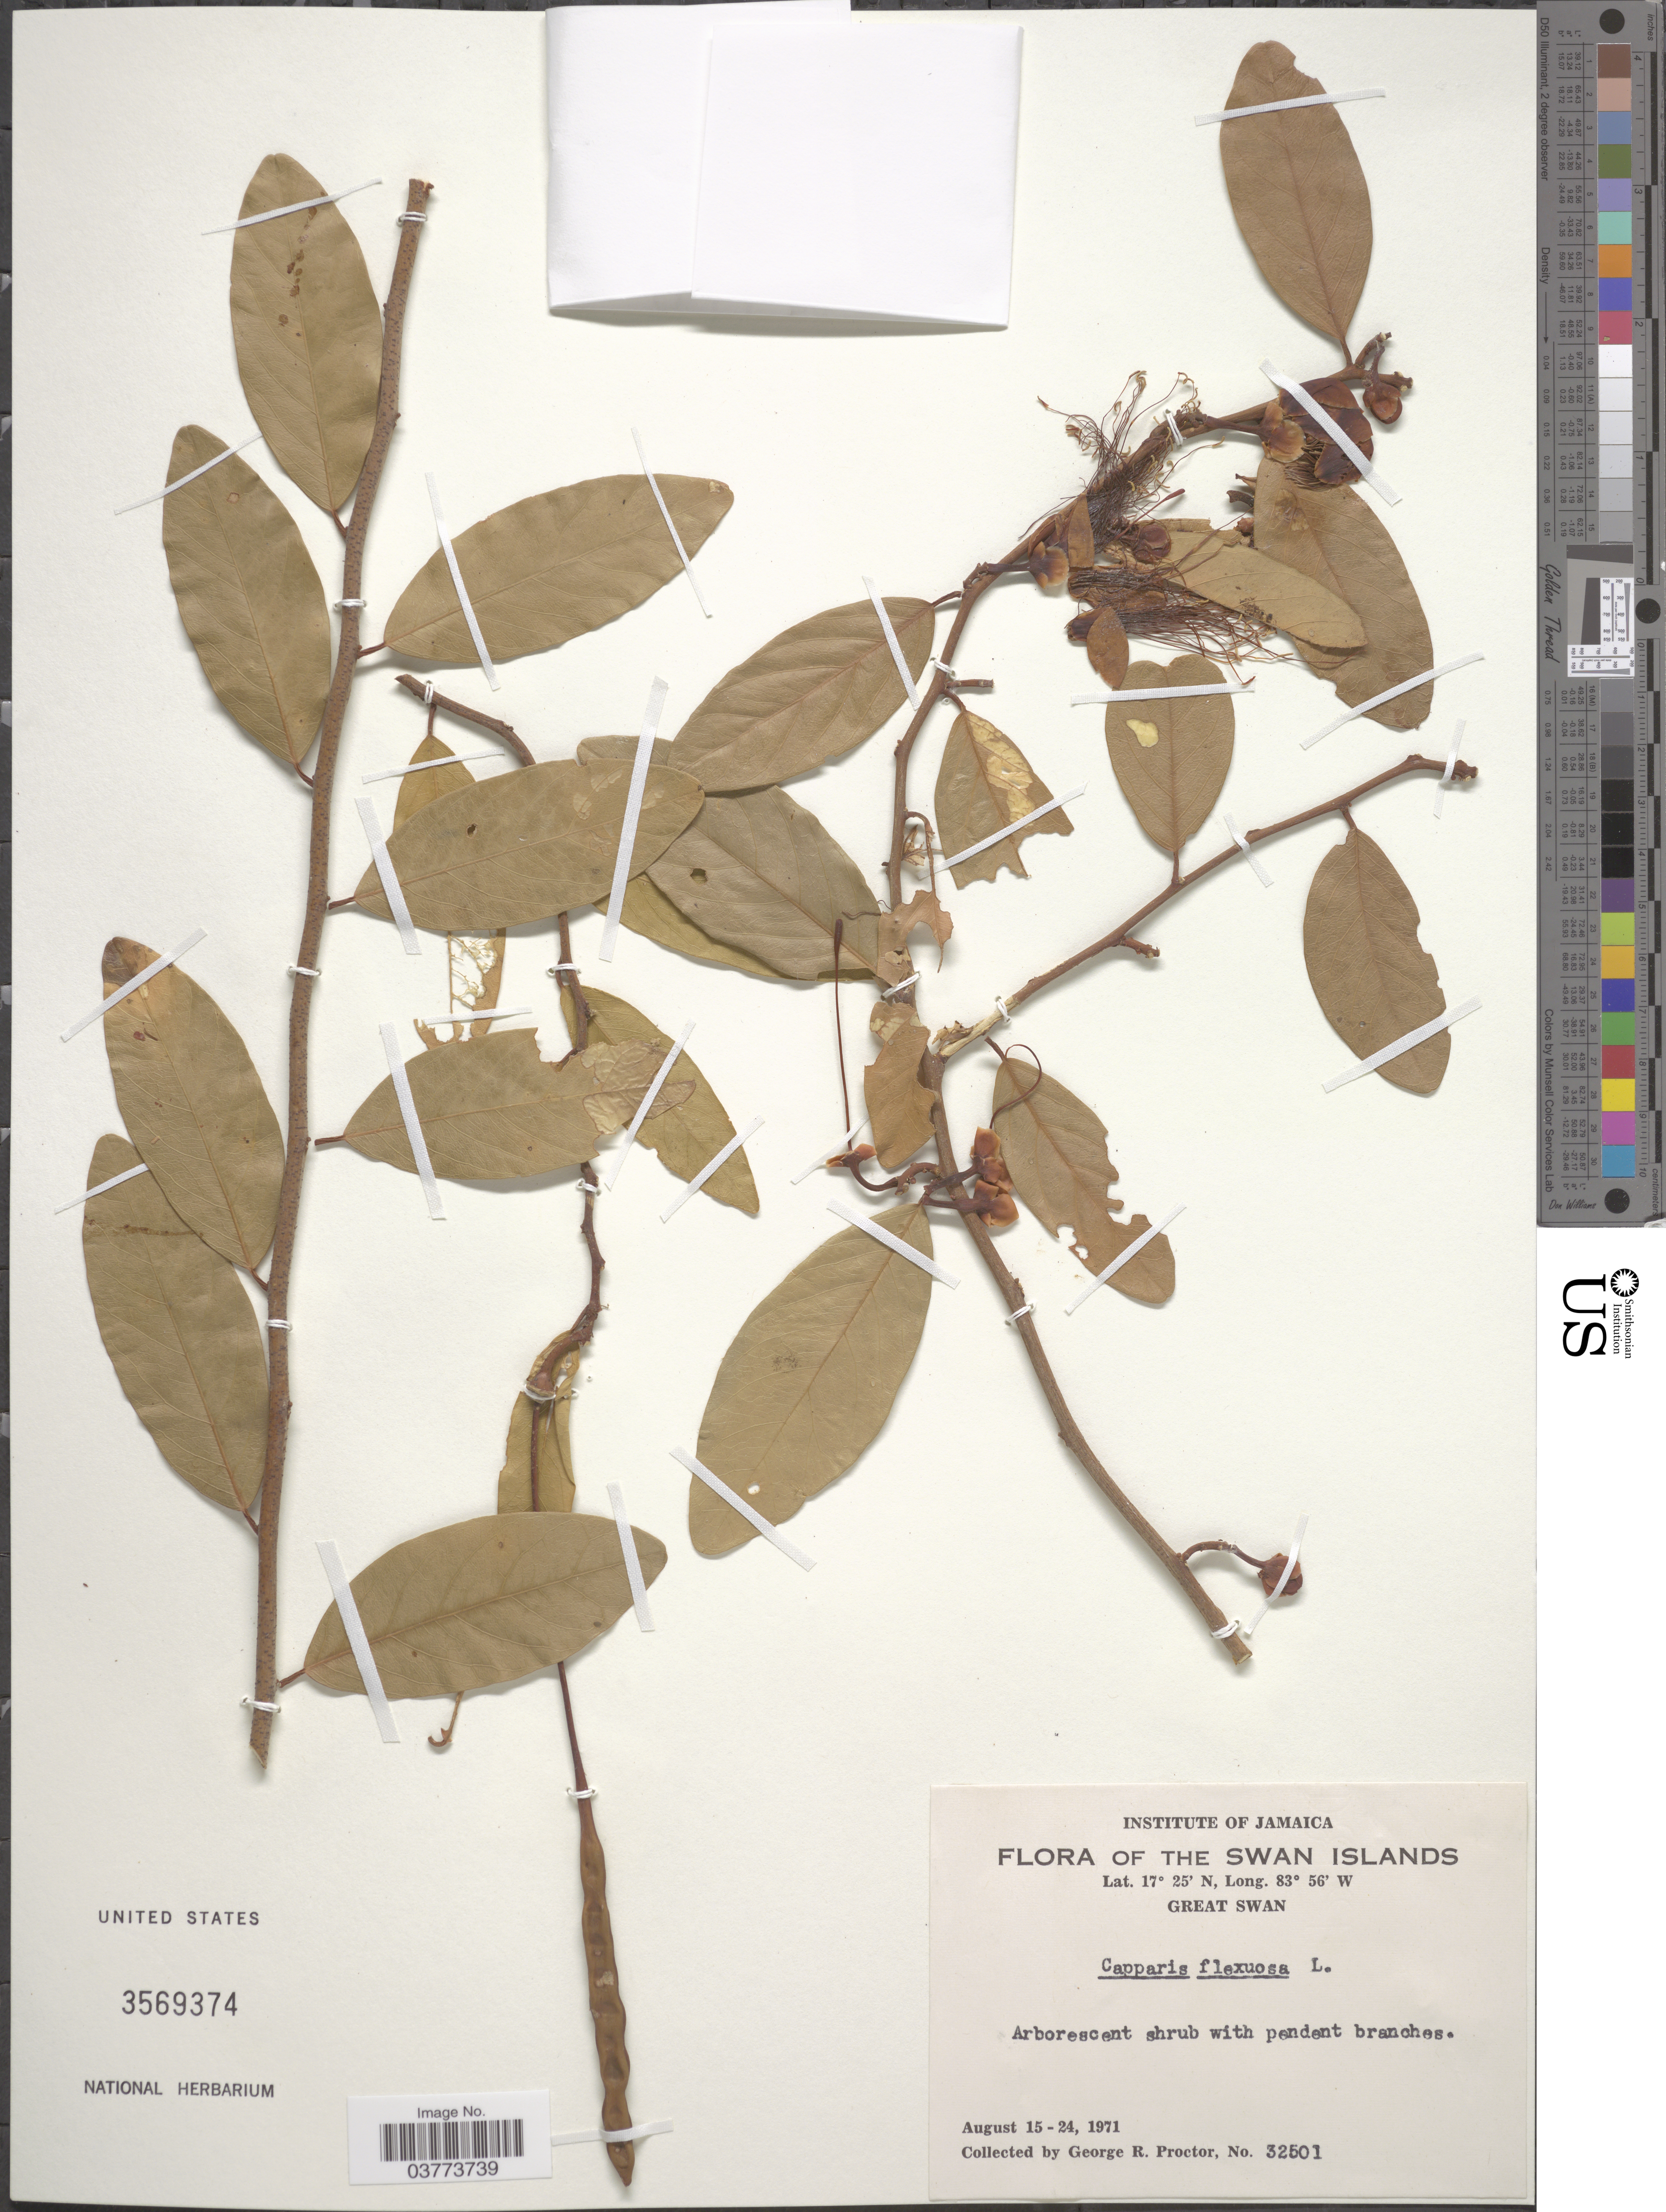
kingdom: Plantae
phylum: Tracheophyta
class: Magnoliopsida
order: Brassicales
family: Capparaceae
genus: Cynophalla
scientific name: Cynophalla flexuosa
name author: (L.) J. Presl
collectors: G. Proctor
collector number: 32501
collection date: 1971-08-15/1971-08-24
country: Jamaica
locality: The Swan Islands, Great Swan.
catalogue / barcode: US 3569374